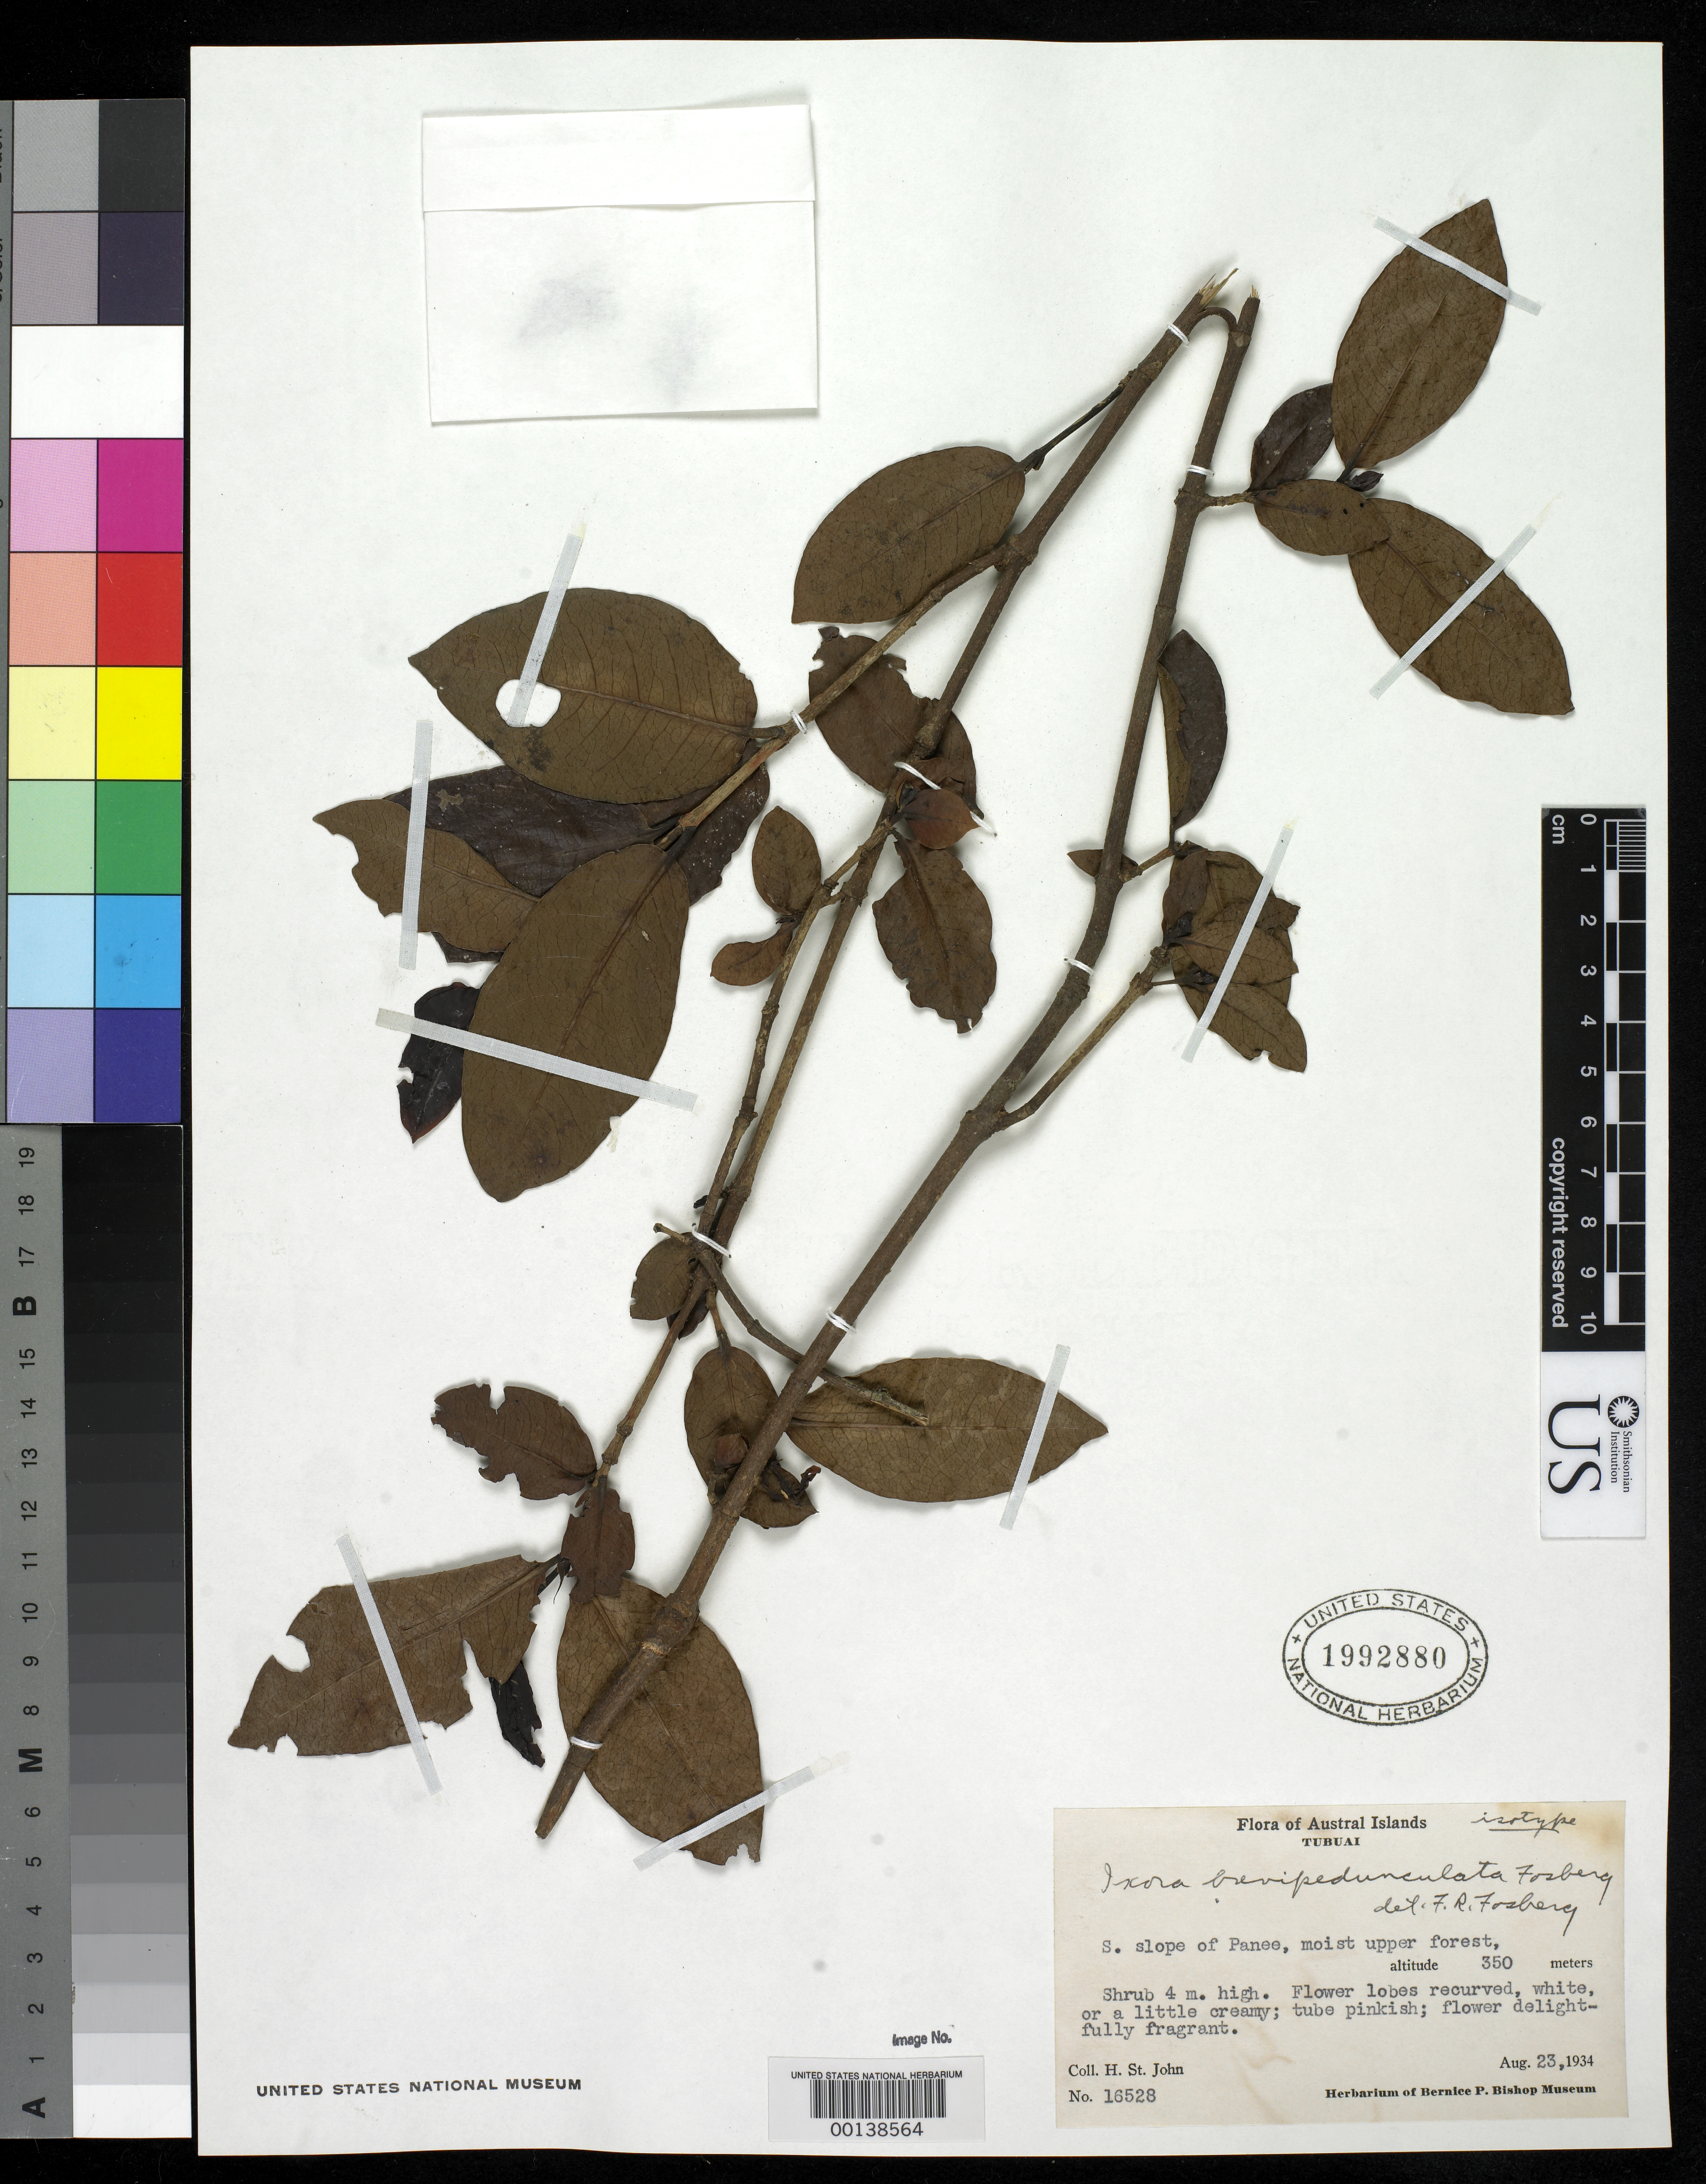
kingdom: Plantae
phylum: Tracheophyta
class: Magnoliopsida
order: Gentianales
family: Rubiaceae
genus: Ixora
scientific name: Ixora brevipedunculata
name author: Fosberg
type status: Isotype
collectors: H. St. John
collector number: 16528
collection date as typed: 23 Aug 1934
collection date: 1934-08-23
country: French Polynesia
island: Tubuai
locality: S slope of Panee.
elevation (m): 350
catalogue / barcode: US 1992880